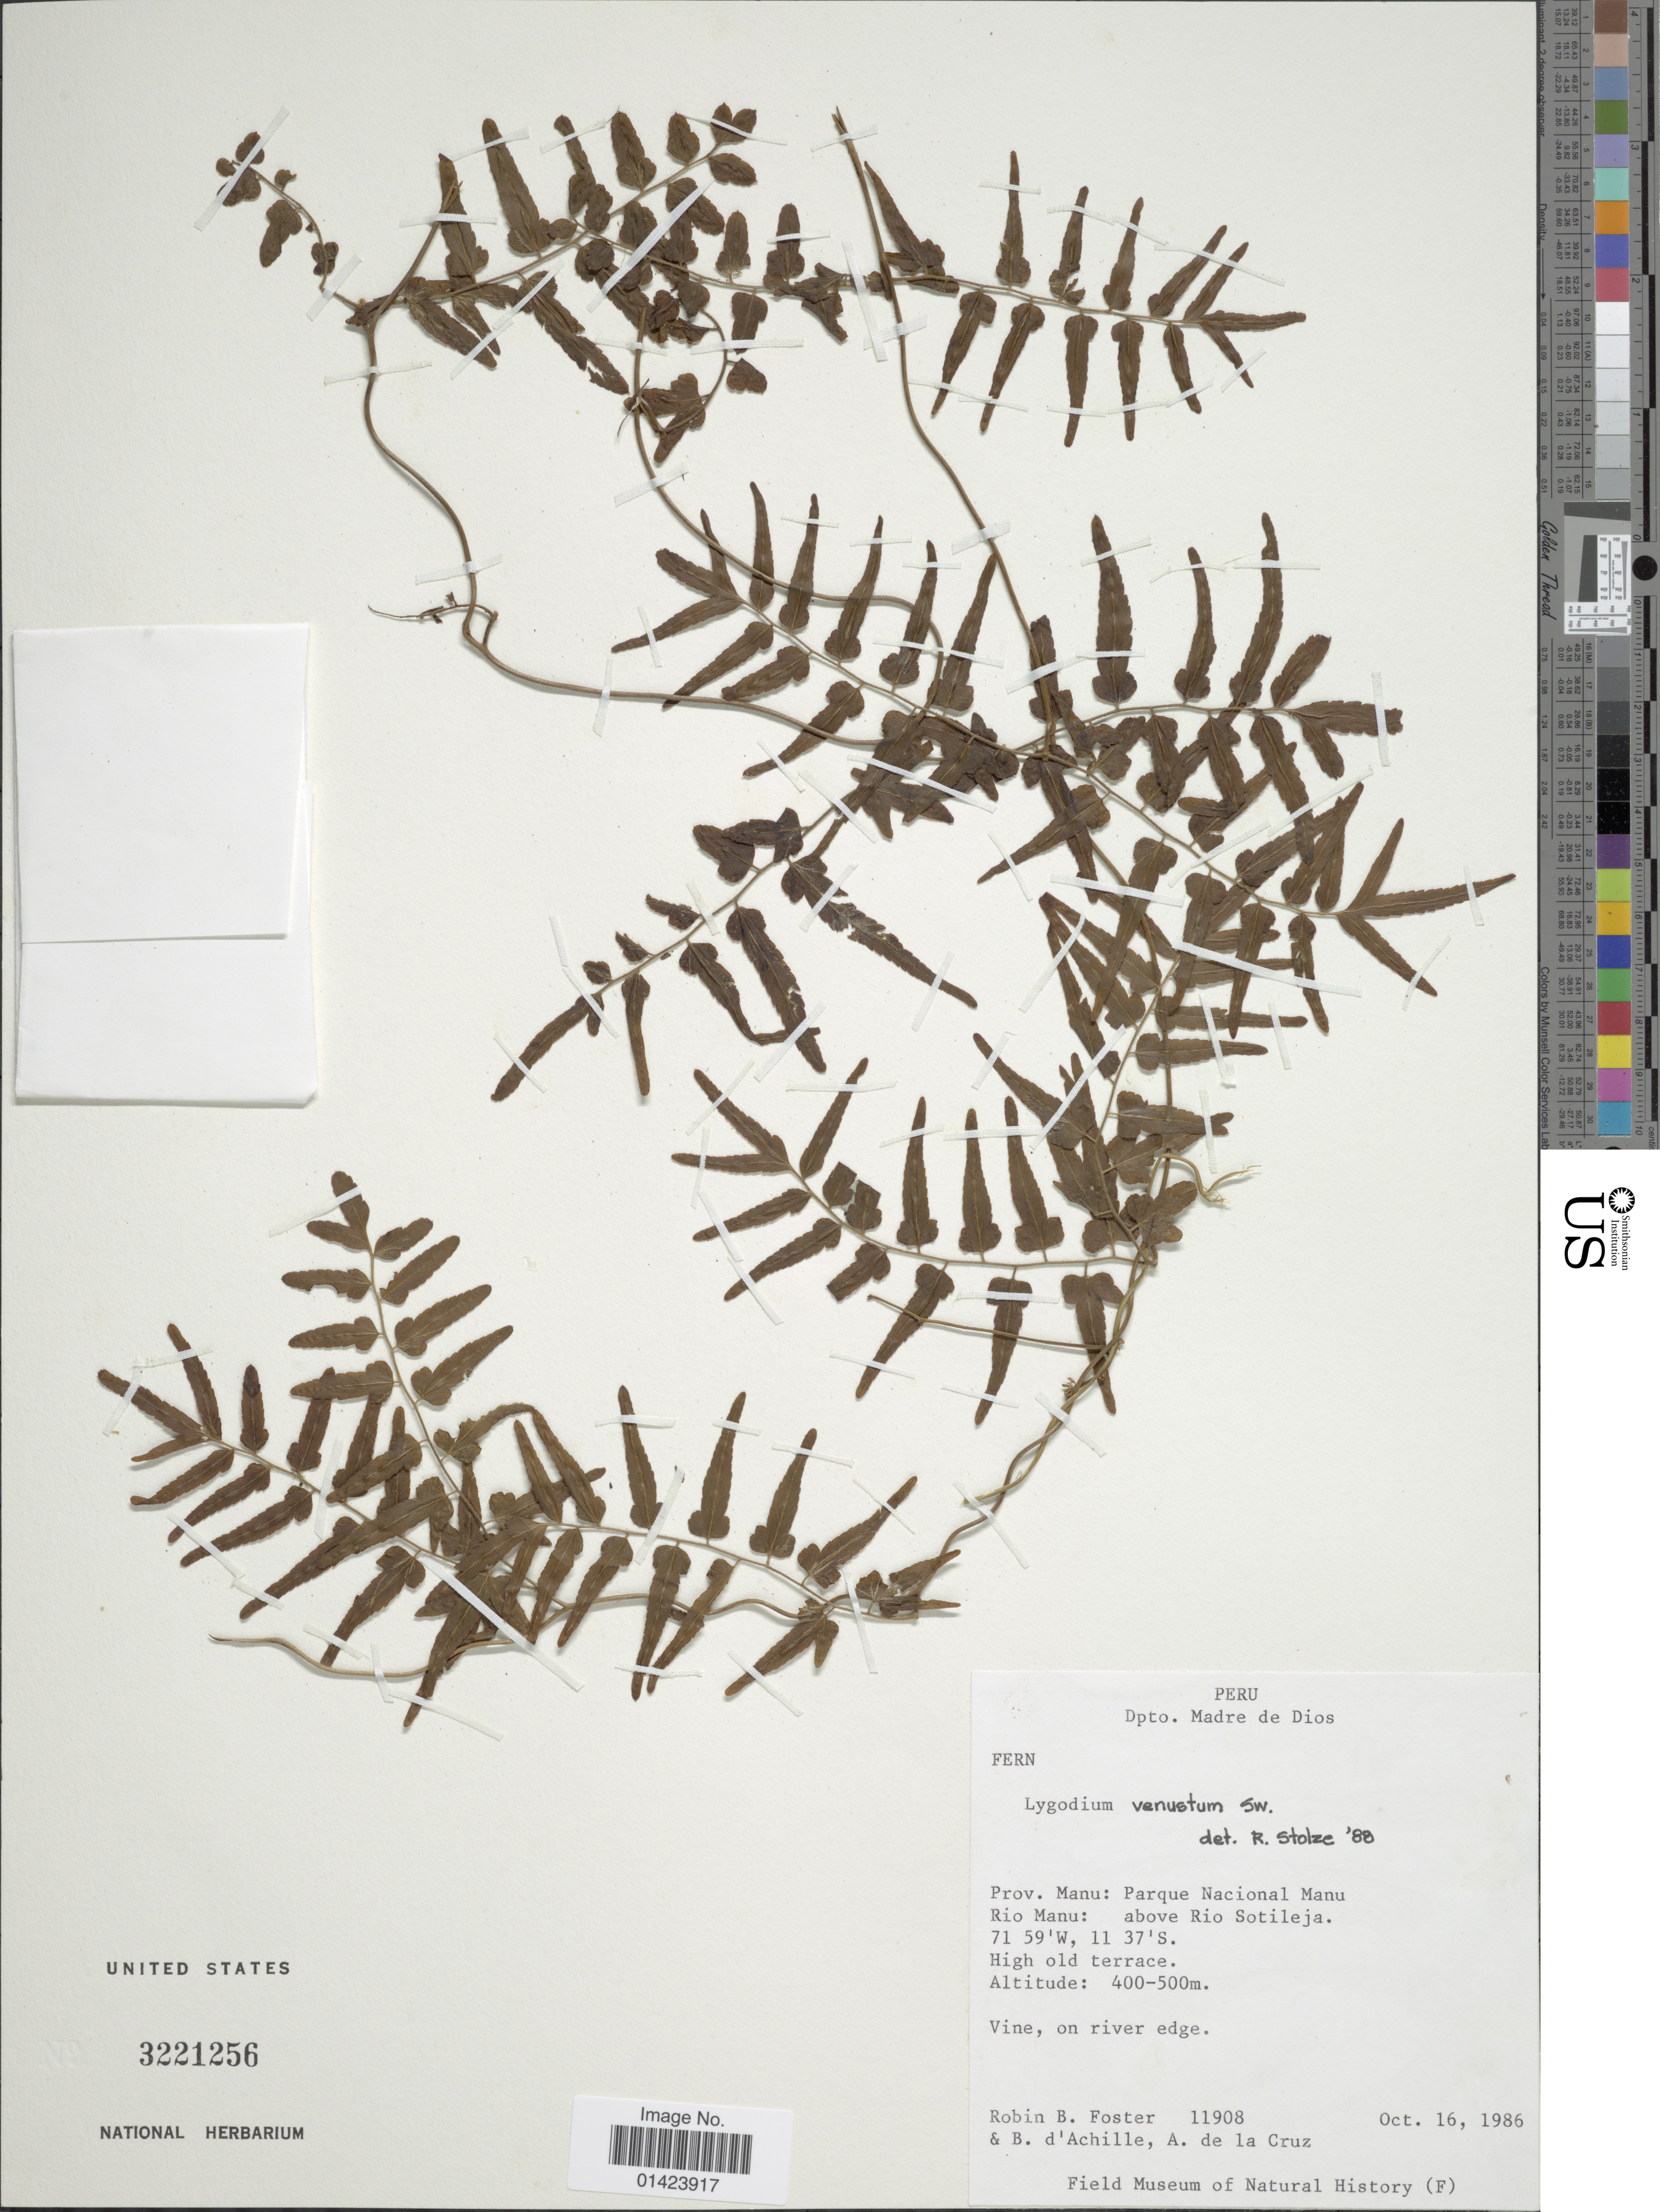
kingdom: Plantae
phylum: Tracheophyta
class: Polypodiopsida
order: Schizaeales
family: Lygodiaceae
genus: Lygodium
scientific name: Lygodium venustum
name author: Sw.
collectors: R. B. Foster, B. d'Achille & A. De la Cruz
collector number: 11908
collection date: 1986-10-16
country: Peru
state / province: Madre de Dios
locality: Dpto. Madre de Dios, Prov. Manu: Parque Nacional Manu, Rio Manu: above Rio Sotileja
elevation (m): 400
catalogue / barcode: US 3221256